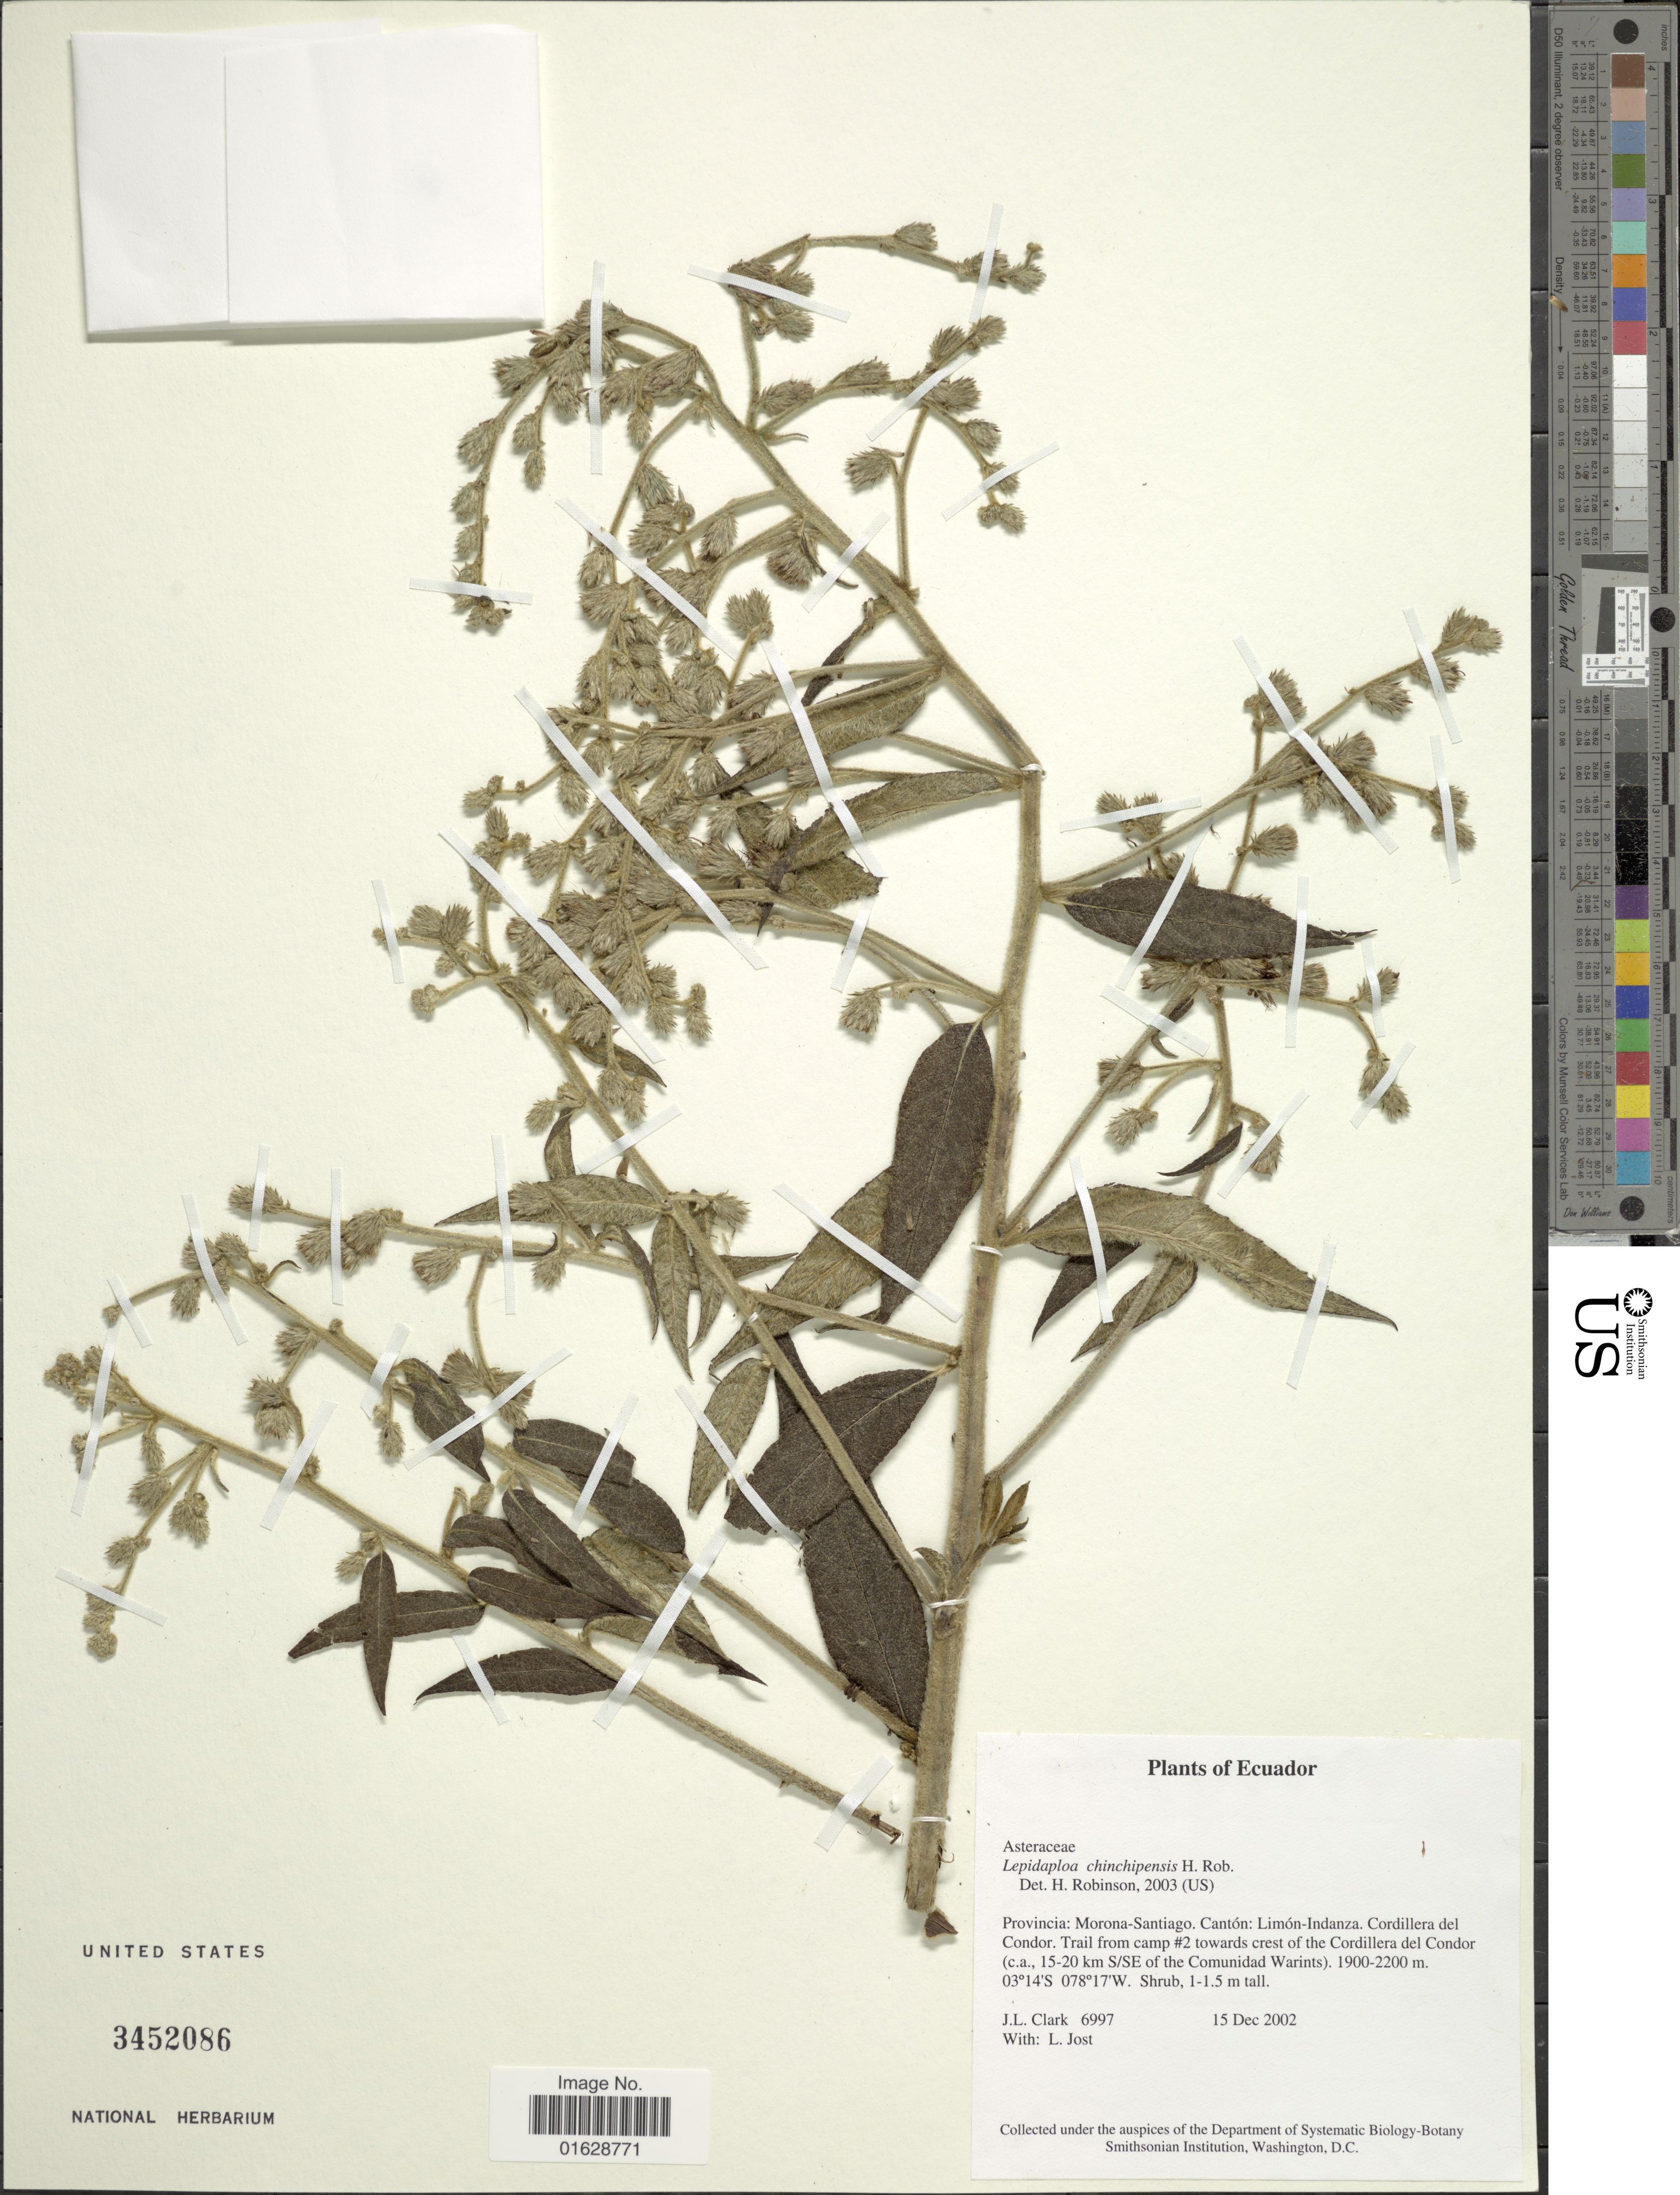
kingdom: Plantae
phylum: Tracheophyta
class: Magnoliopsida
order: Asterales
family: Asteraceae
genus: Lepidaploa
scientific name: Lepidaploa chinchipensis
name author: H. Rob.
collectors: J. L. Clark & L. Jost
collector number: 6997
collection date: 2002-12-15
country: Ecuador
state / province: Morona-Santiago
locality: Canton: Limon-Indanza. Cordillera del Condor. Trail from camp #2 towards crest of the Cordillera del Condor (c.a., 15-20 km S/SE of the Comunidad Warints).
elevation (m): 1900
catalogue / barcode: US 3452086